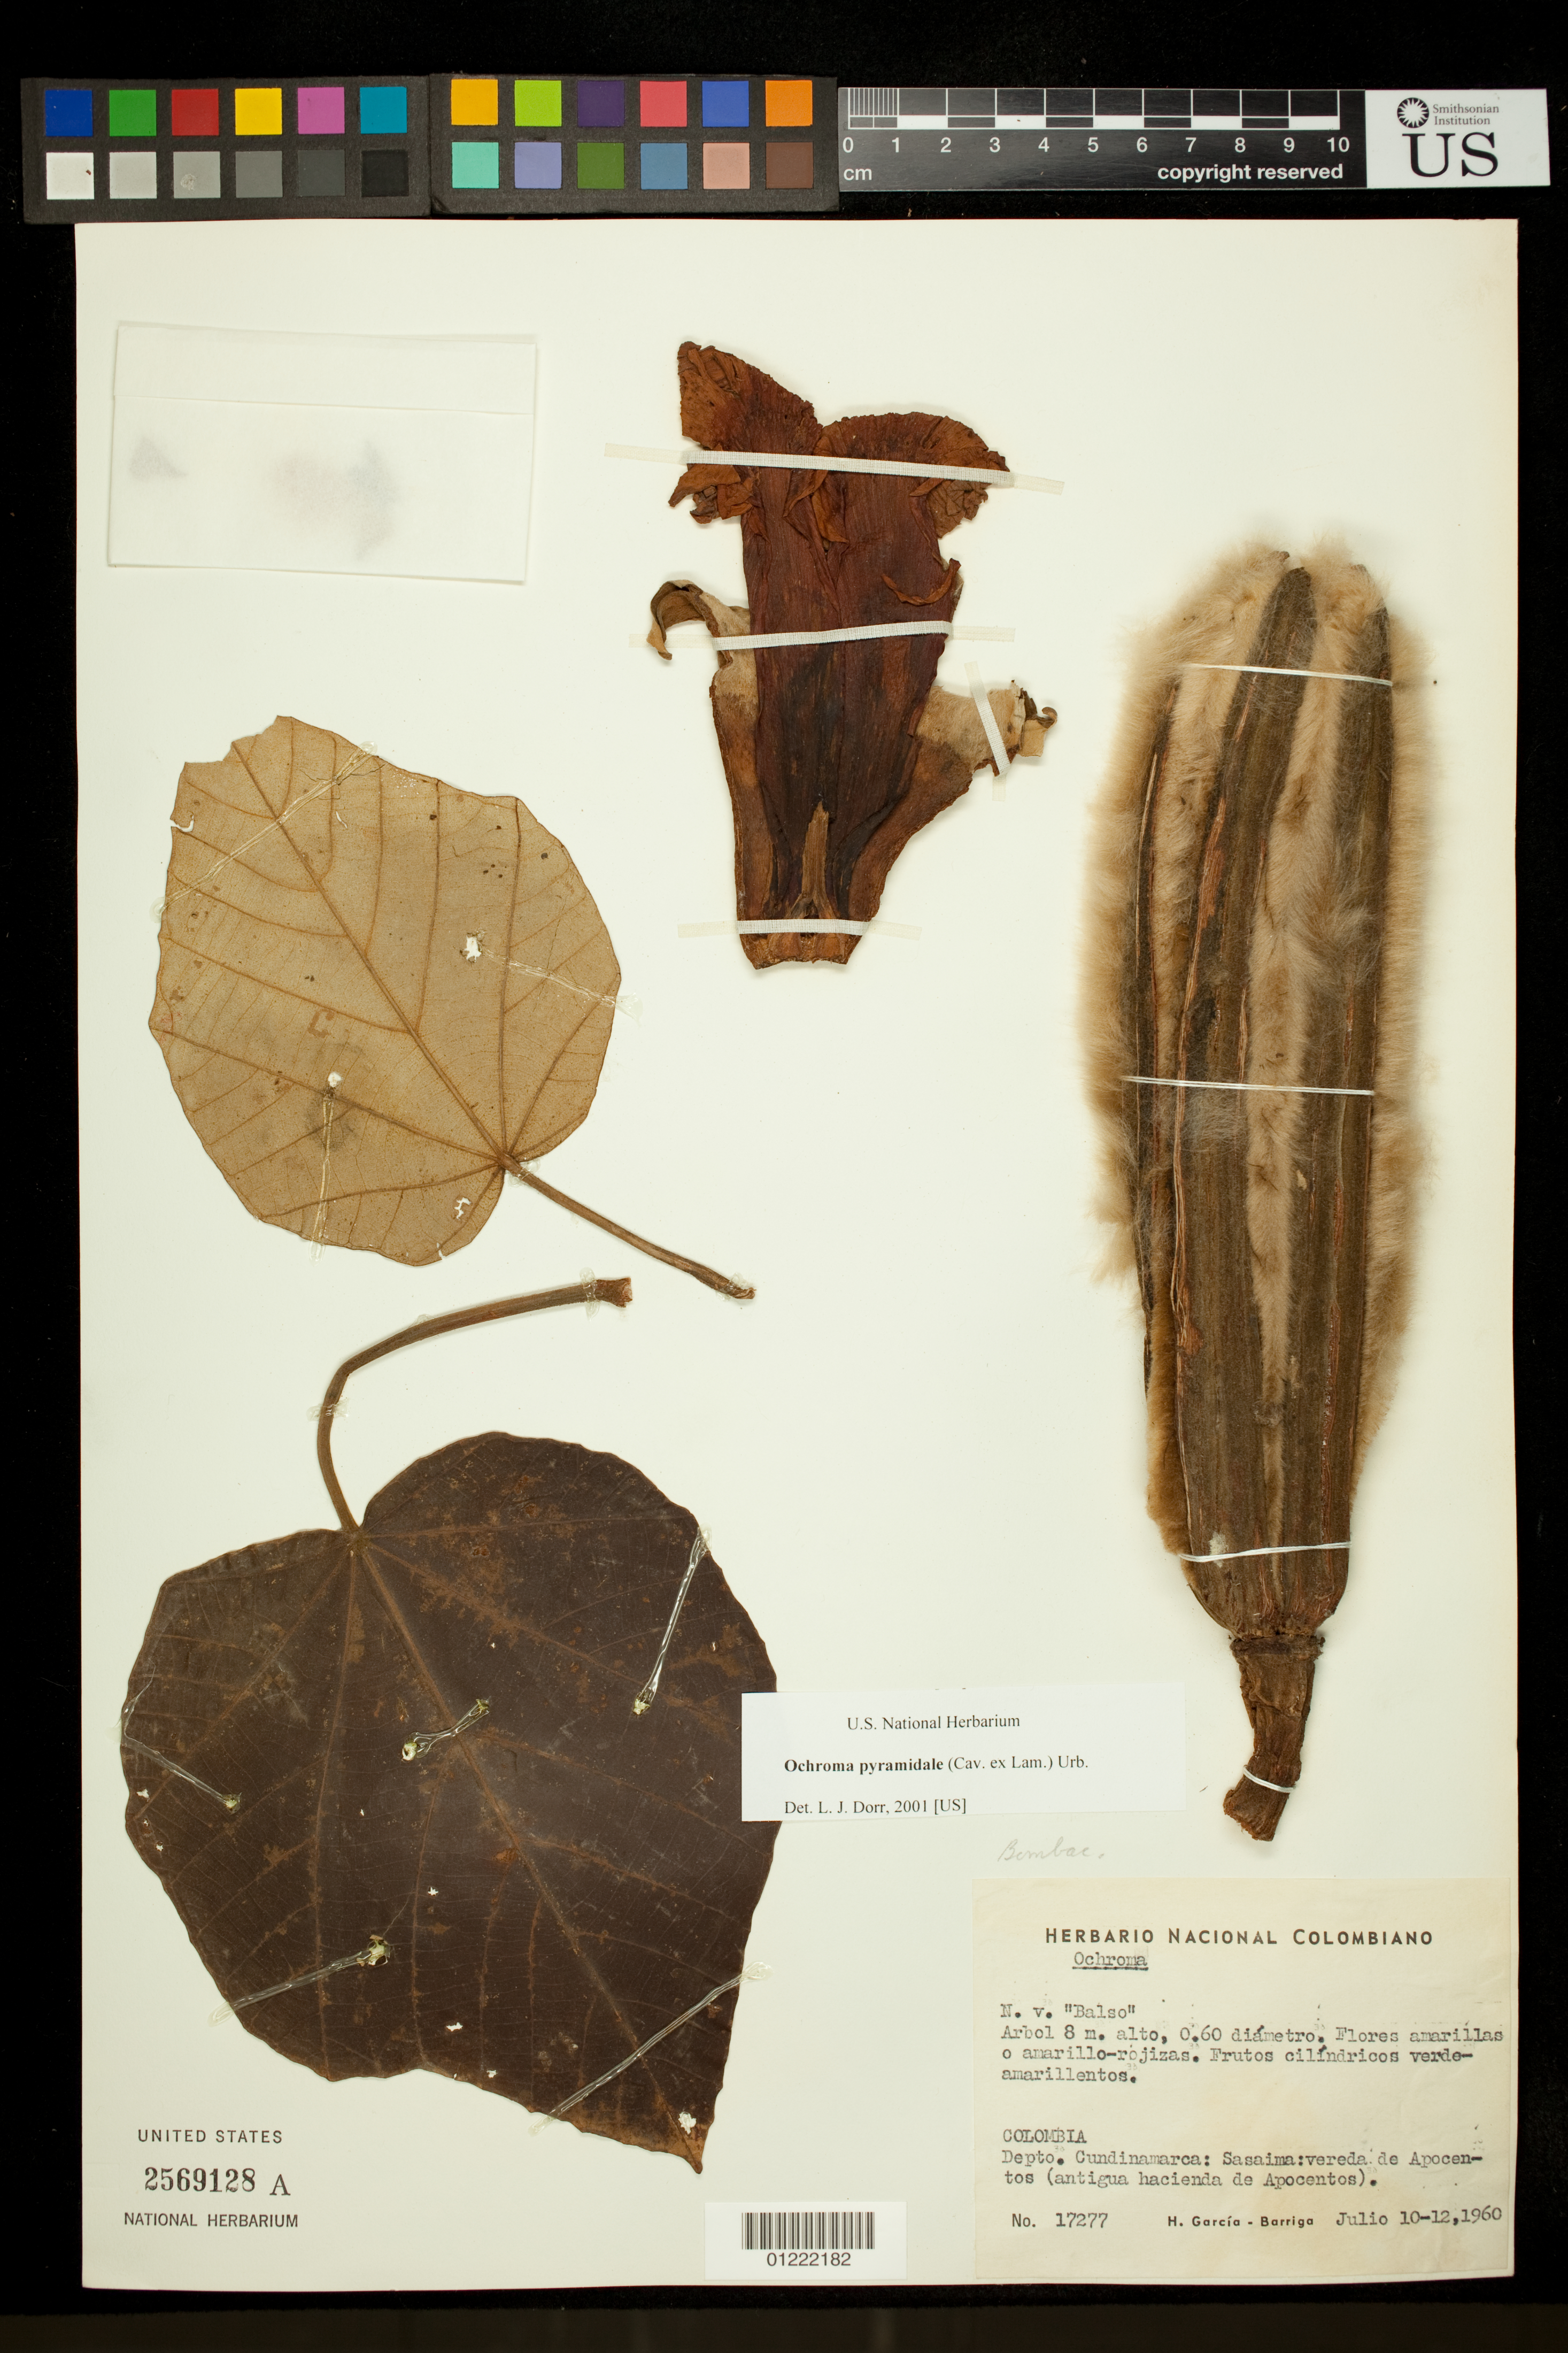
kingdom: Plantae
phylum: Tracheophyta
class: Magnoliopsida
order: Malvales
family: Malvaceae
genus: Ochroma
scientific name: Ochroma pyramidale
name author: (Cav. ex Lam.) Urb.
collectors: H. García Barriga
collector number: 17277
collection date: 1960-07-10/1960-07-12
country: Colombia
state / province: Cundinamarca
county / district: Sasaima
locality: vereda de Apocentos (antigua hacienda de Apocentos).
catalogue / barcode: US 2569128A